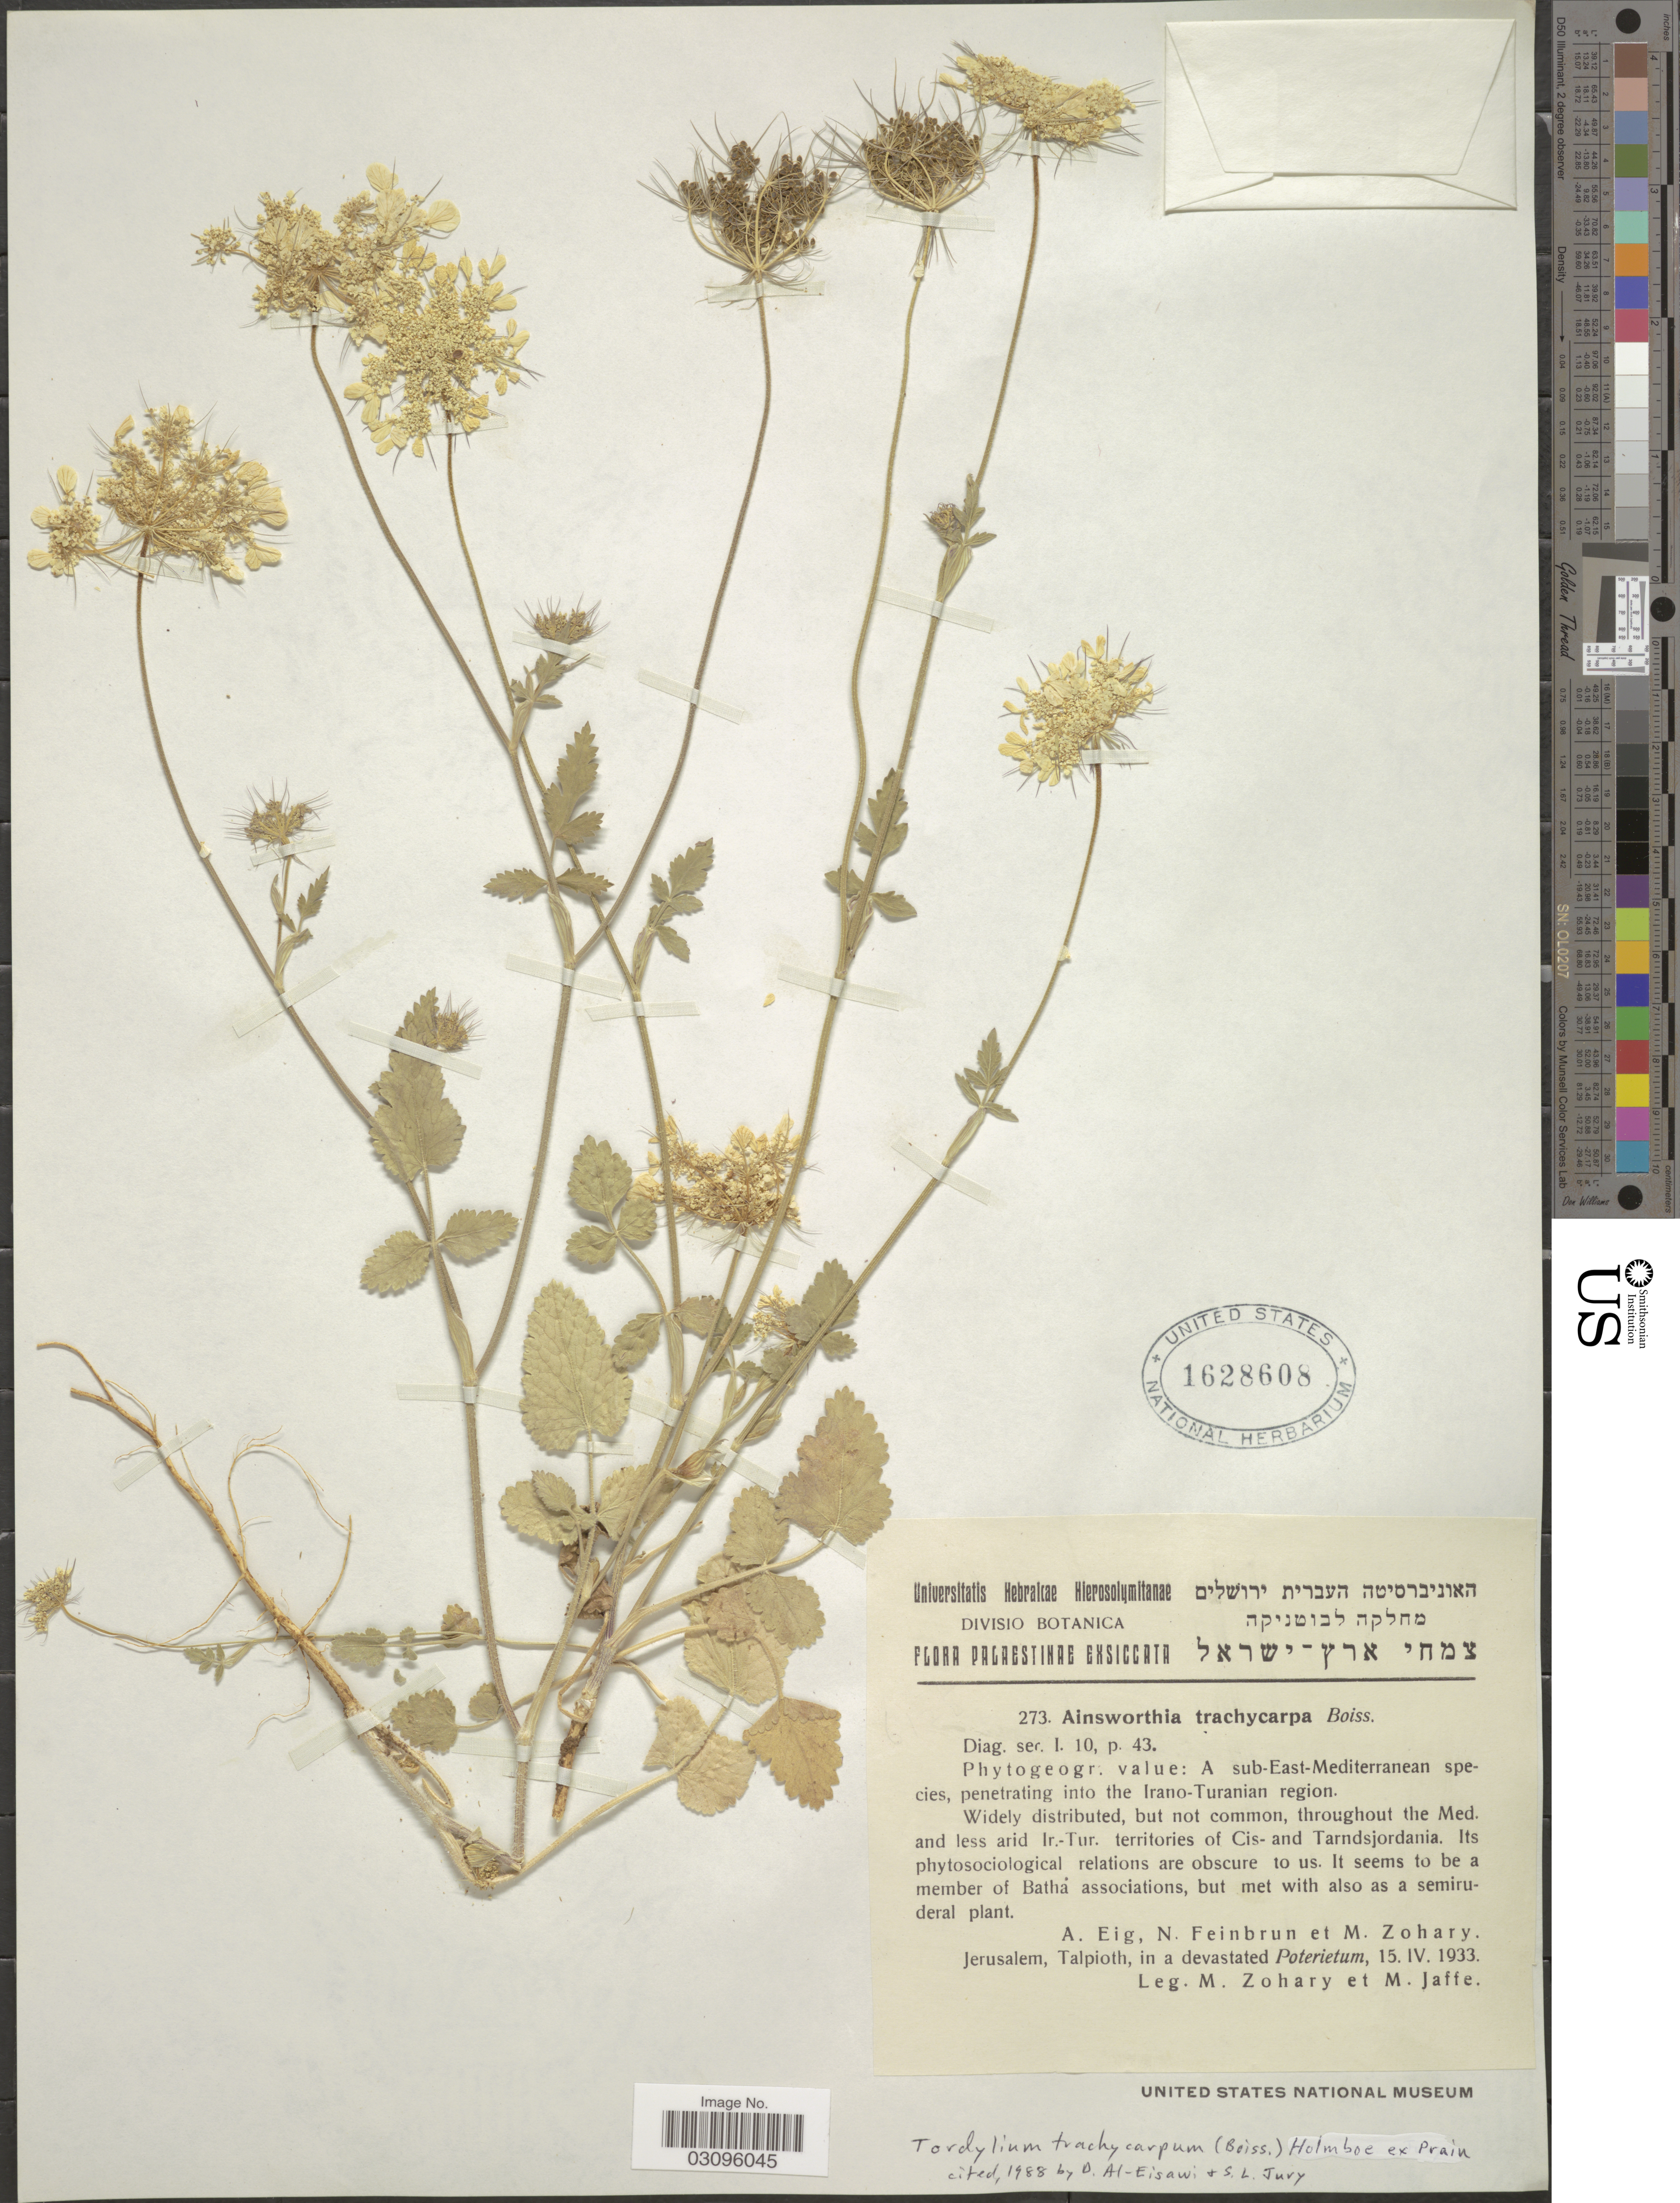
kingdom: Plantae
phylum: Tracheophyta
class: Magnoliopsida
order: Apiales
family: Apiaceae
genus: Tordylium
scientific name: Tordylium trachycarpum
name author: (Boiss.) Al-Eisawi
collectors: M. Zohary & M. Jaffe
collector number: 273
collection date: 1933-04-15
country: Israel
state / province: Jerusalem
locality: Talpioth. Palaestinae.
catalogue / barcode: US 1628608